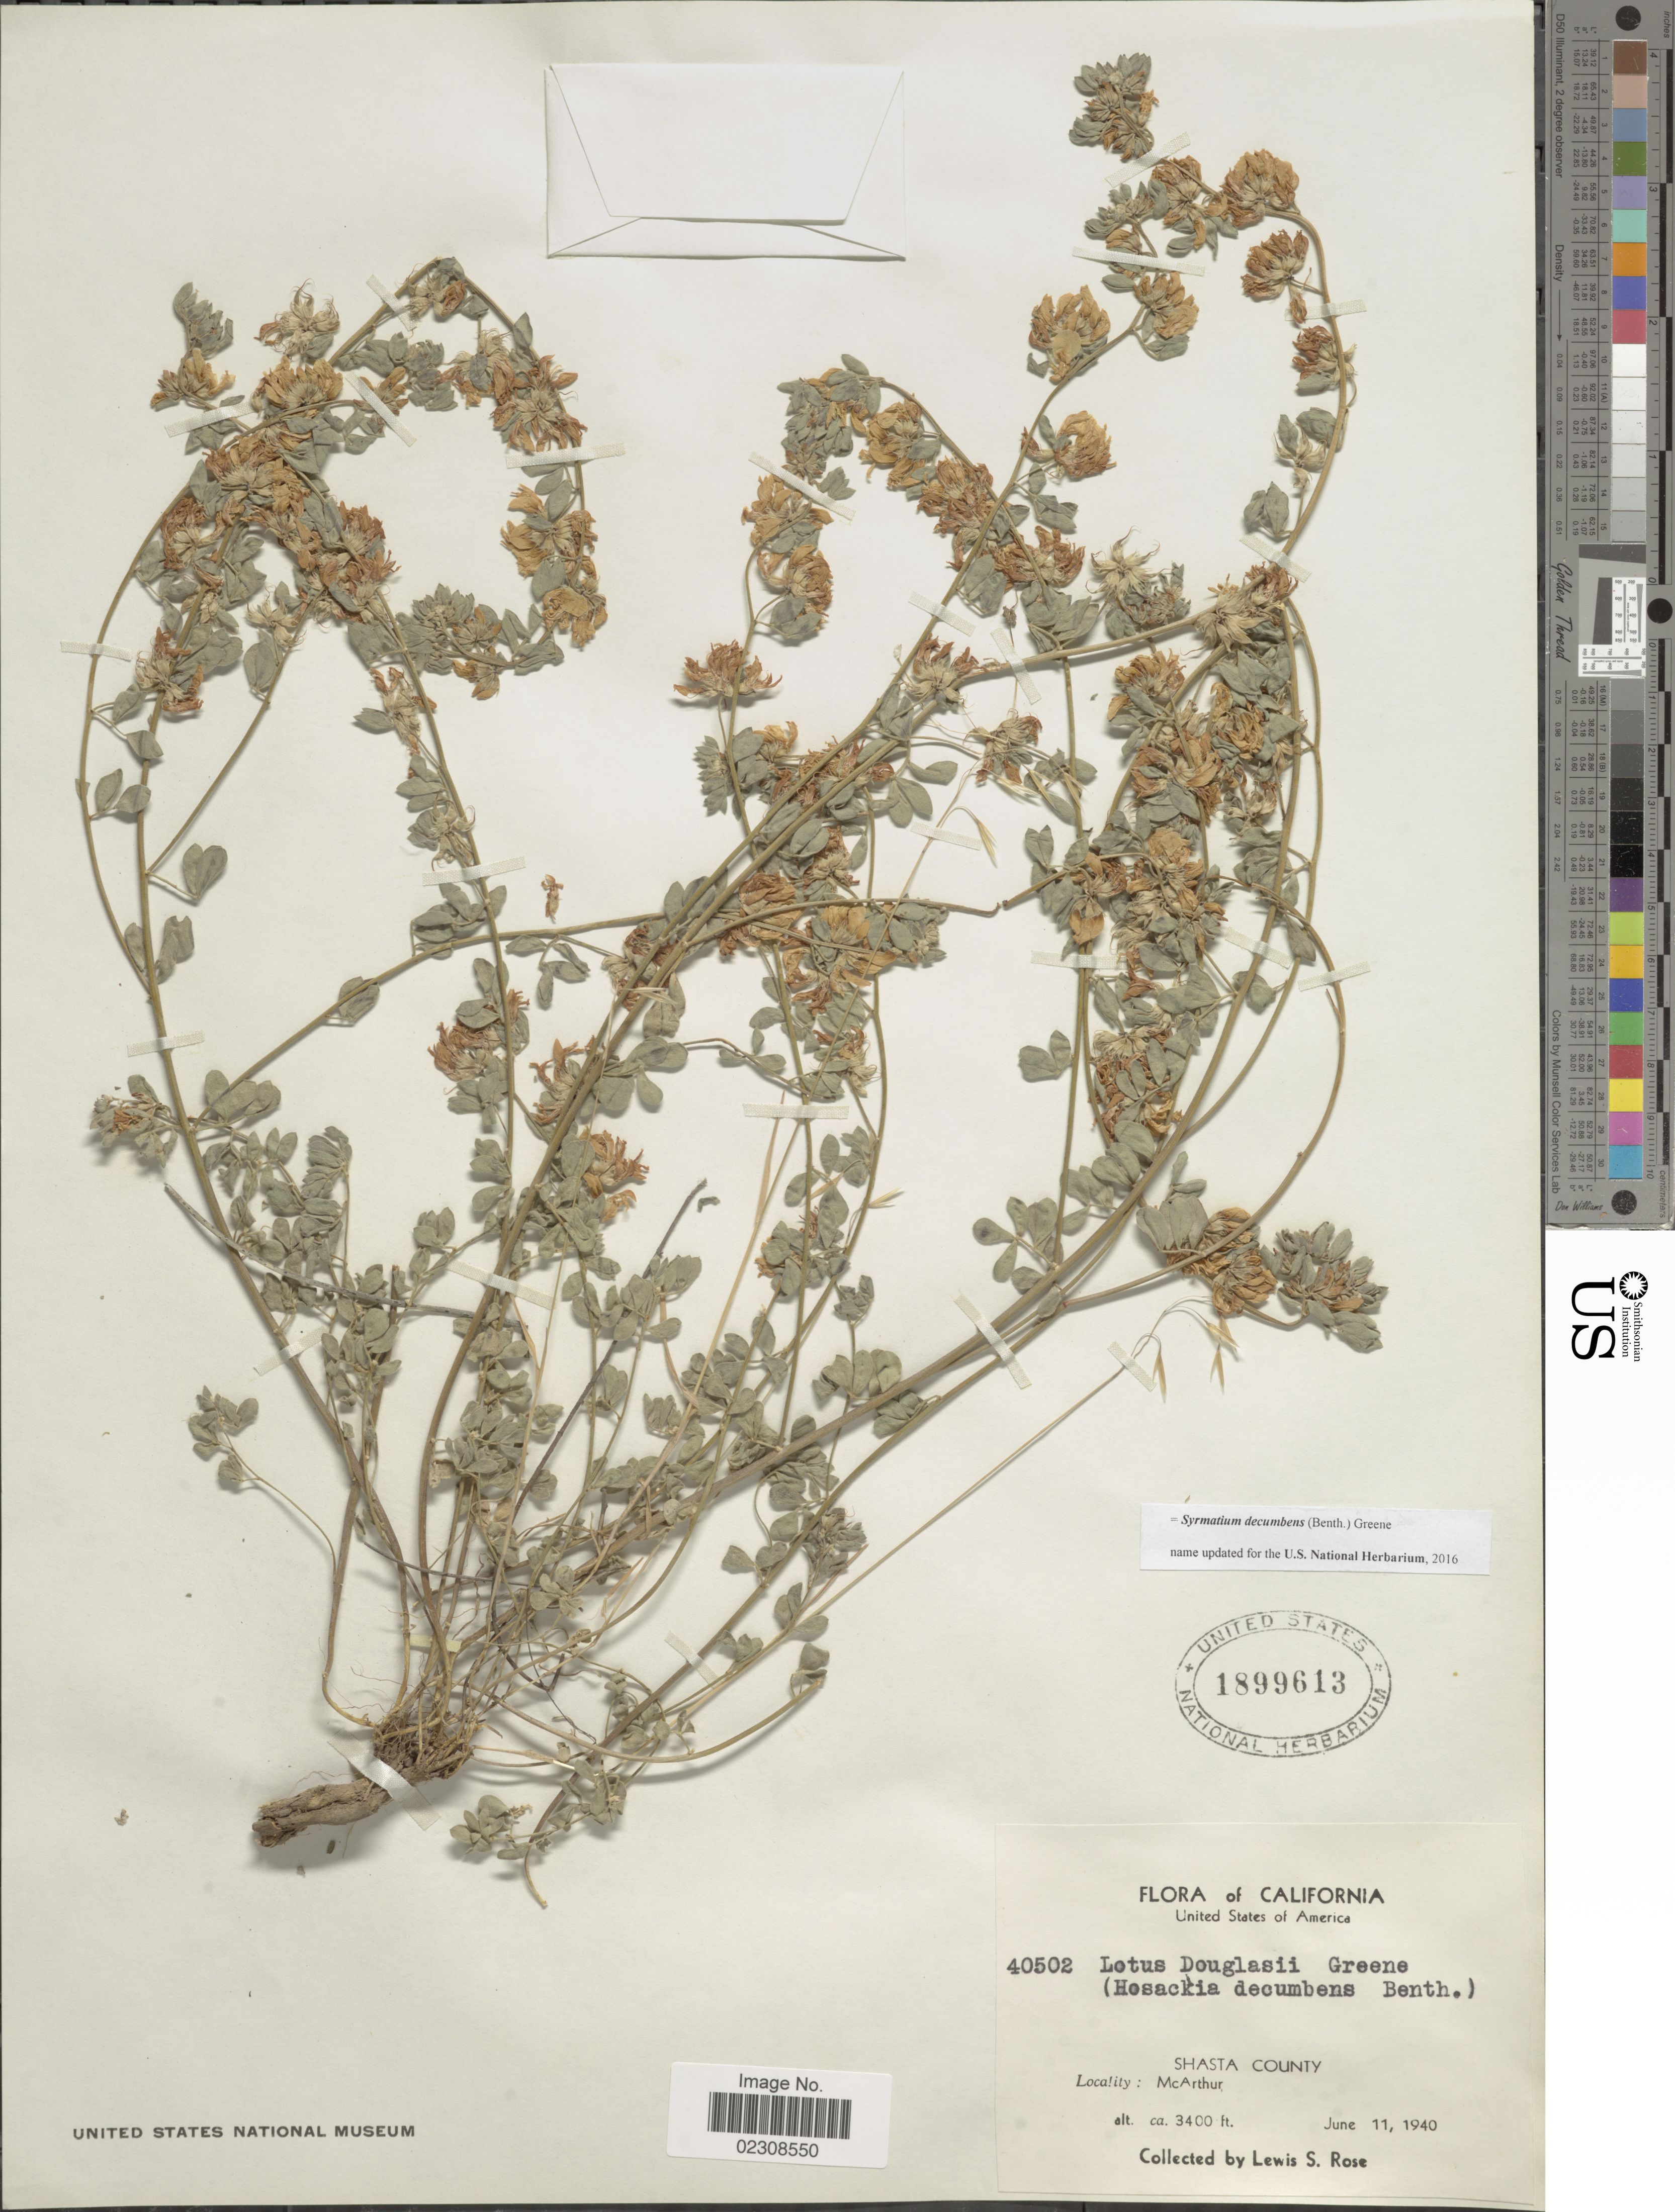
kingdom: Plantae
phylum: Tracheophyta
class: Magnoliopsida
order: Fabales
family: Fabaceae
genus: Syrmatium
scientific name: Syrmatium decumbens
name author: (Benth.) Greene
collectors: L. S. Rose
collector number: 40502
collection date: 1940-06-11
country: United States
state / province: California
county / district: Shasta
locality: Shasta County. McArthur.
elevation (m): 1036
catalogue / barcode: US 1899613